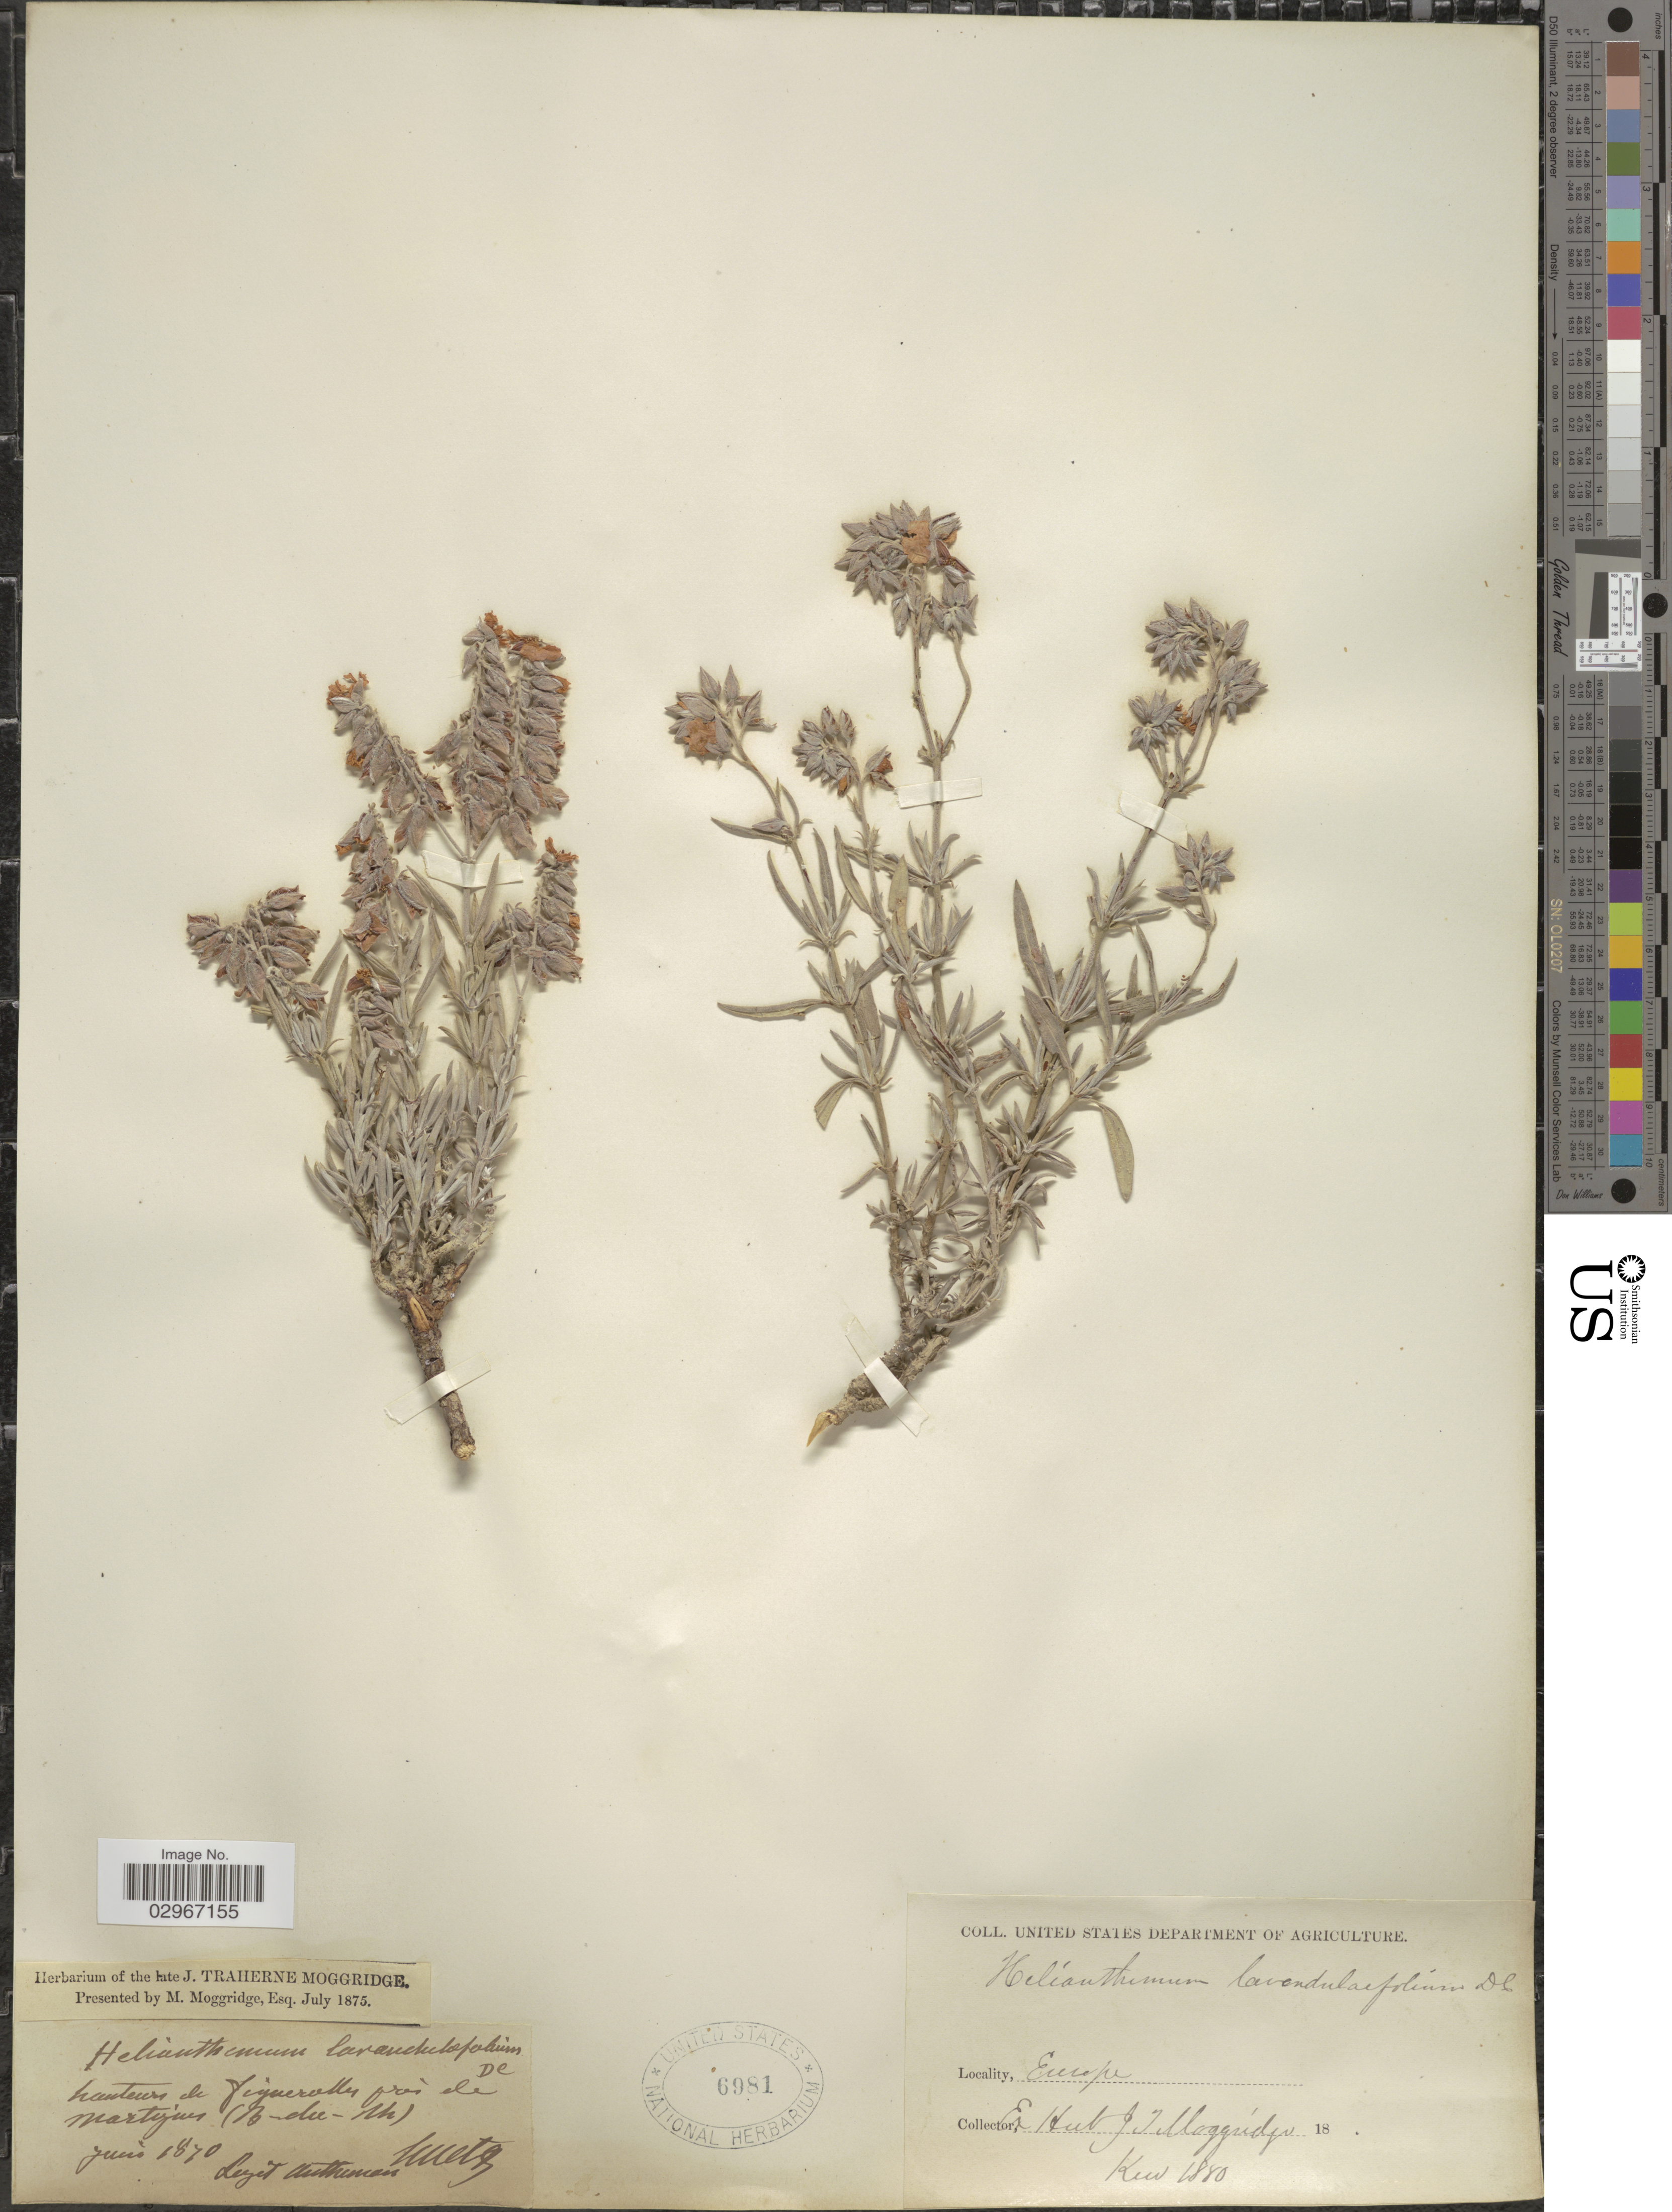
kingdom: Plantae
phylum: Tracheophyta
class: Magnoliopsida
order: Malvales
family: Cistaceae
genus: Helianthemum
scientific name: Helianthemum lavandulifolium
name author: Mill.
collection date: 1870-06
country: France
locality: Europe. Hauteurs de figuerolles prés de Martigues (B-du-rh).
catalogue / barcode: US 6981